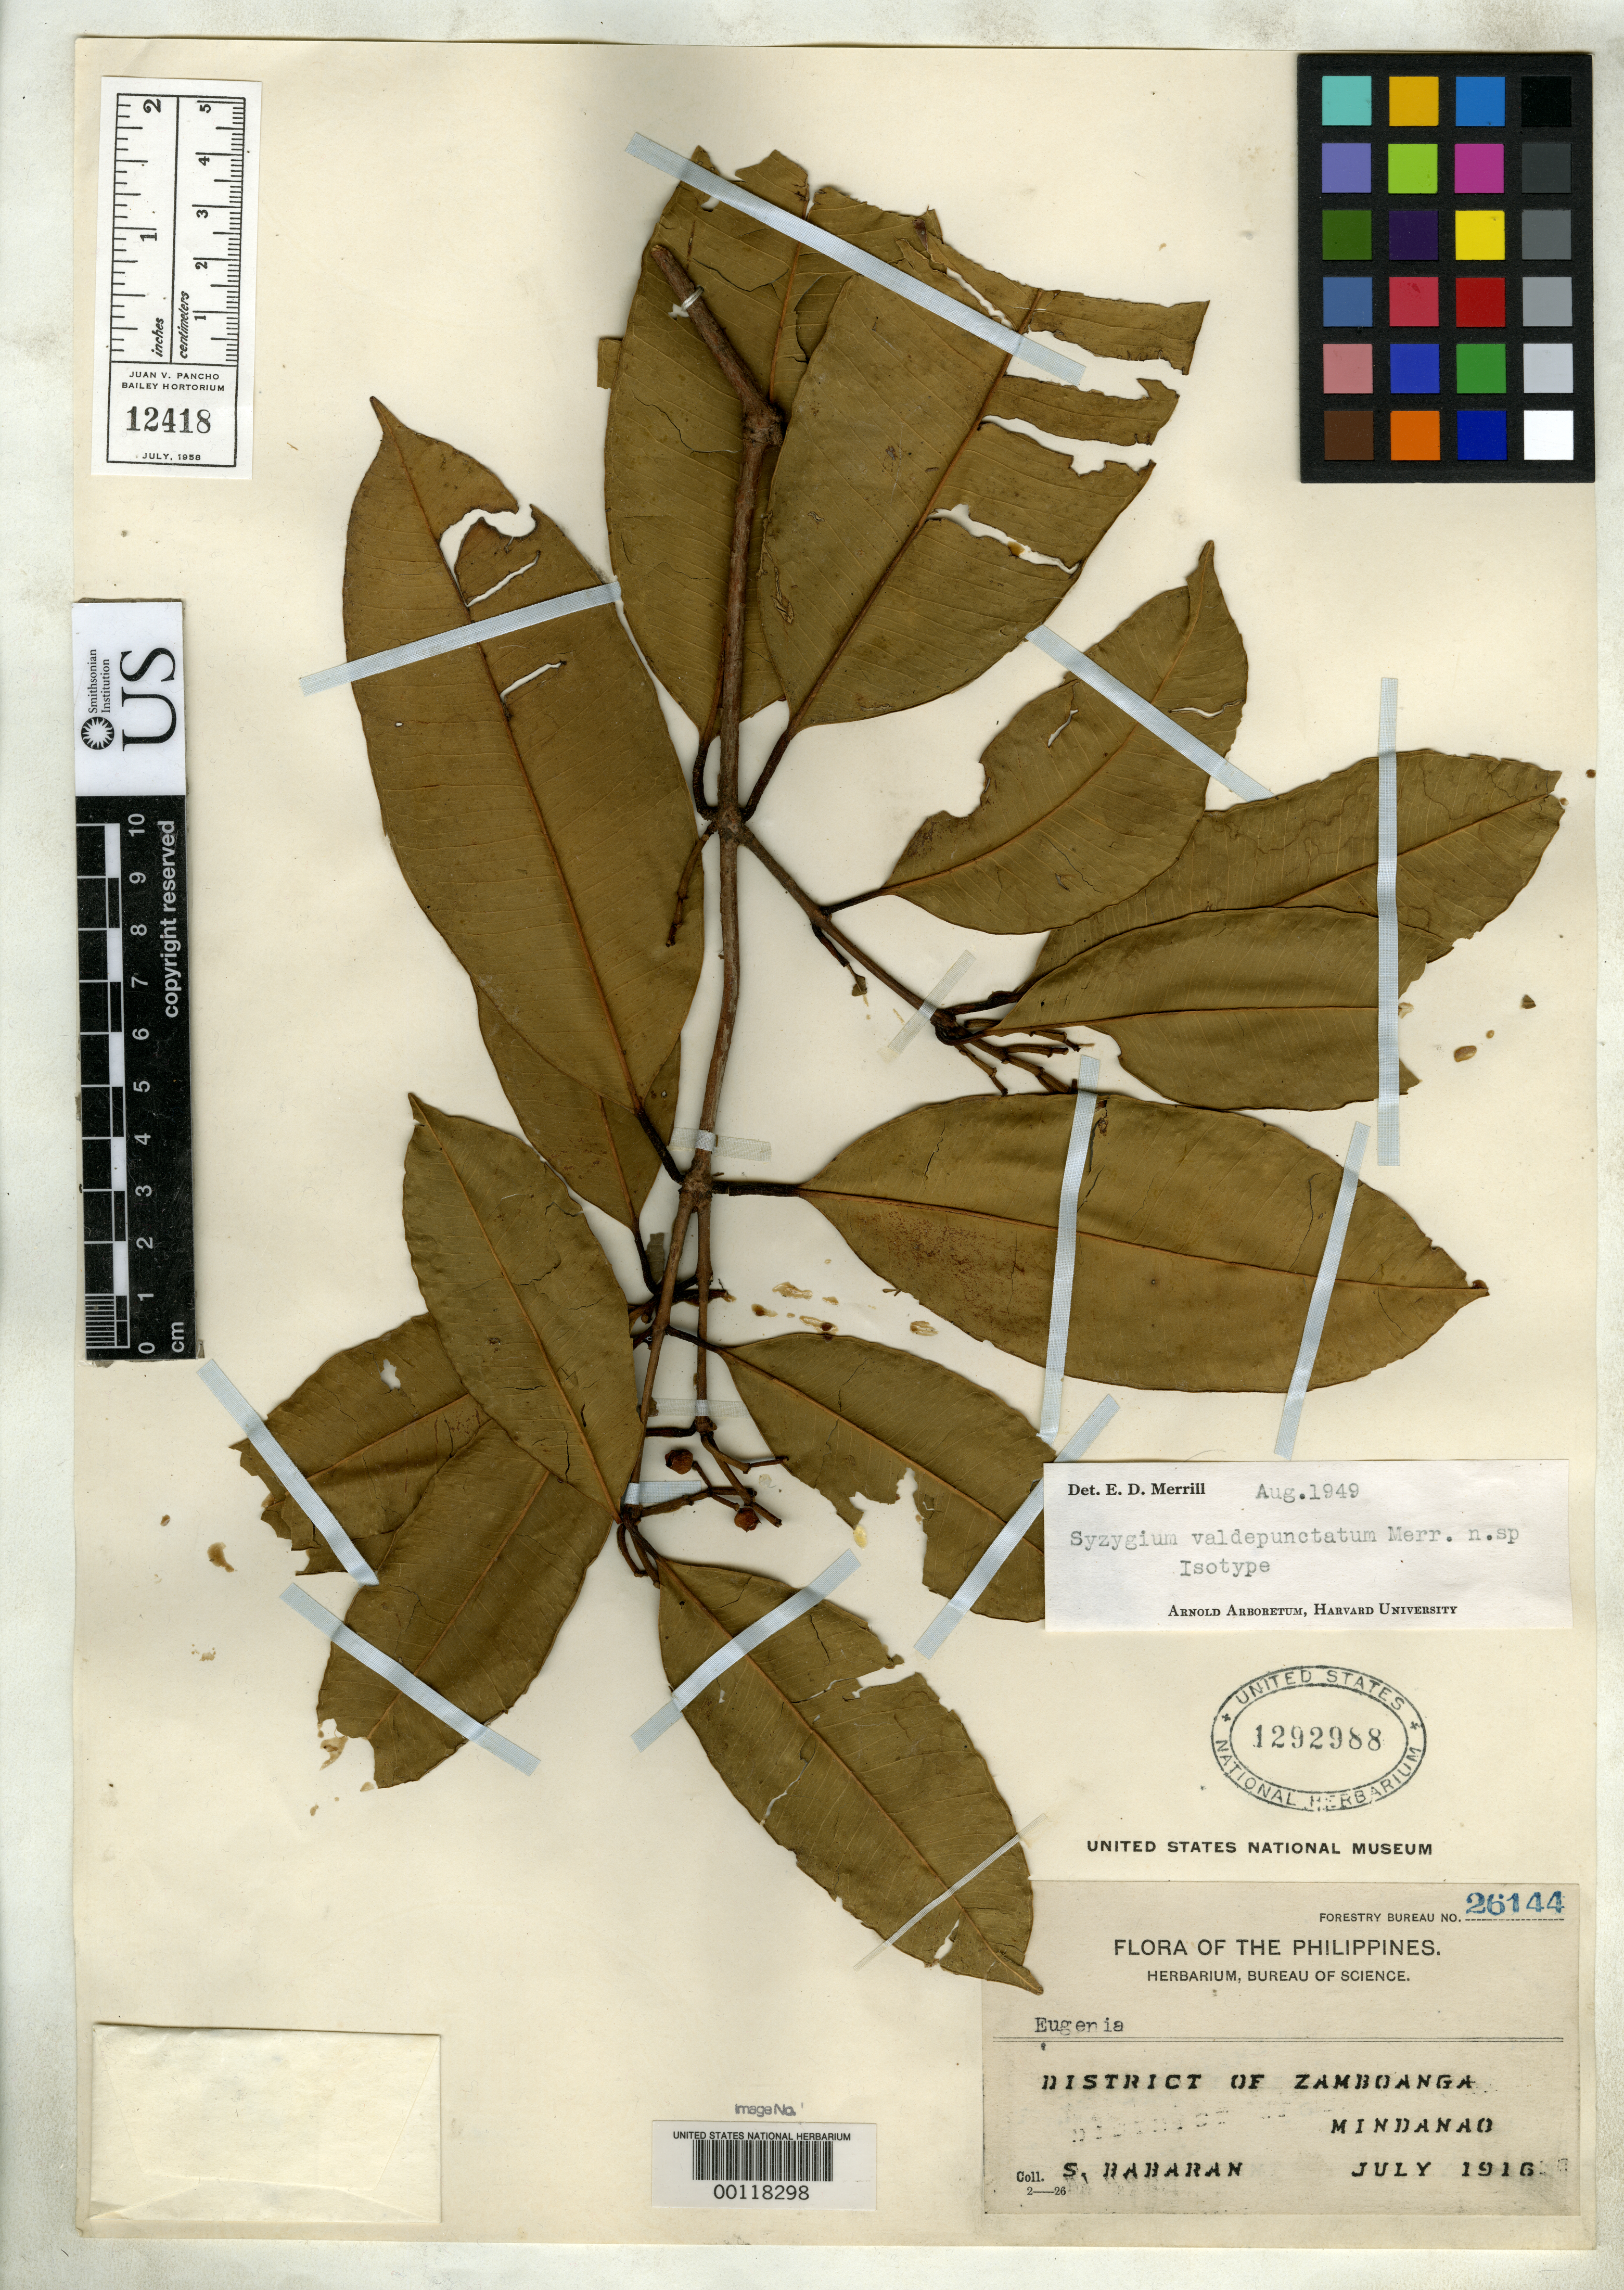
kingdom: Plantae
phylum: Tracheophyta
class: Magnoliopsida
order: Myrtales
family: Myrtaceae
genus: Syzygium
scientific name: Syzygium valdepunctatum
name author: Merr.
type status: Isotype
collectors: S. Babaran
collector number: Bur. Sci. 26144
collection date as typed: Jul 1916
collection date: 1916-07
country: Philippines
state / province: Zamboanga Peninsula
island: Mindanao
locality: Tetuan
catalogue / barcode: US 1292988